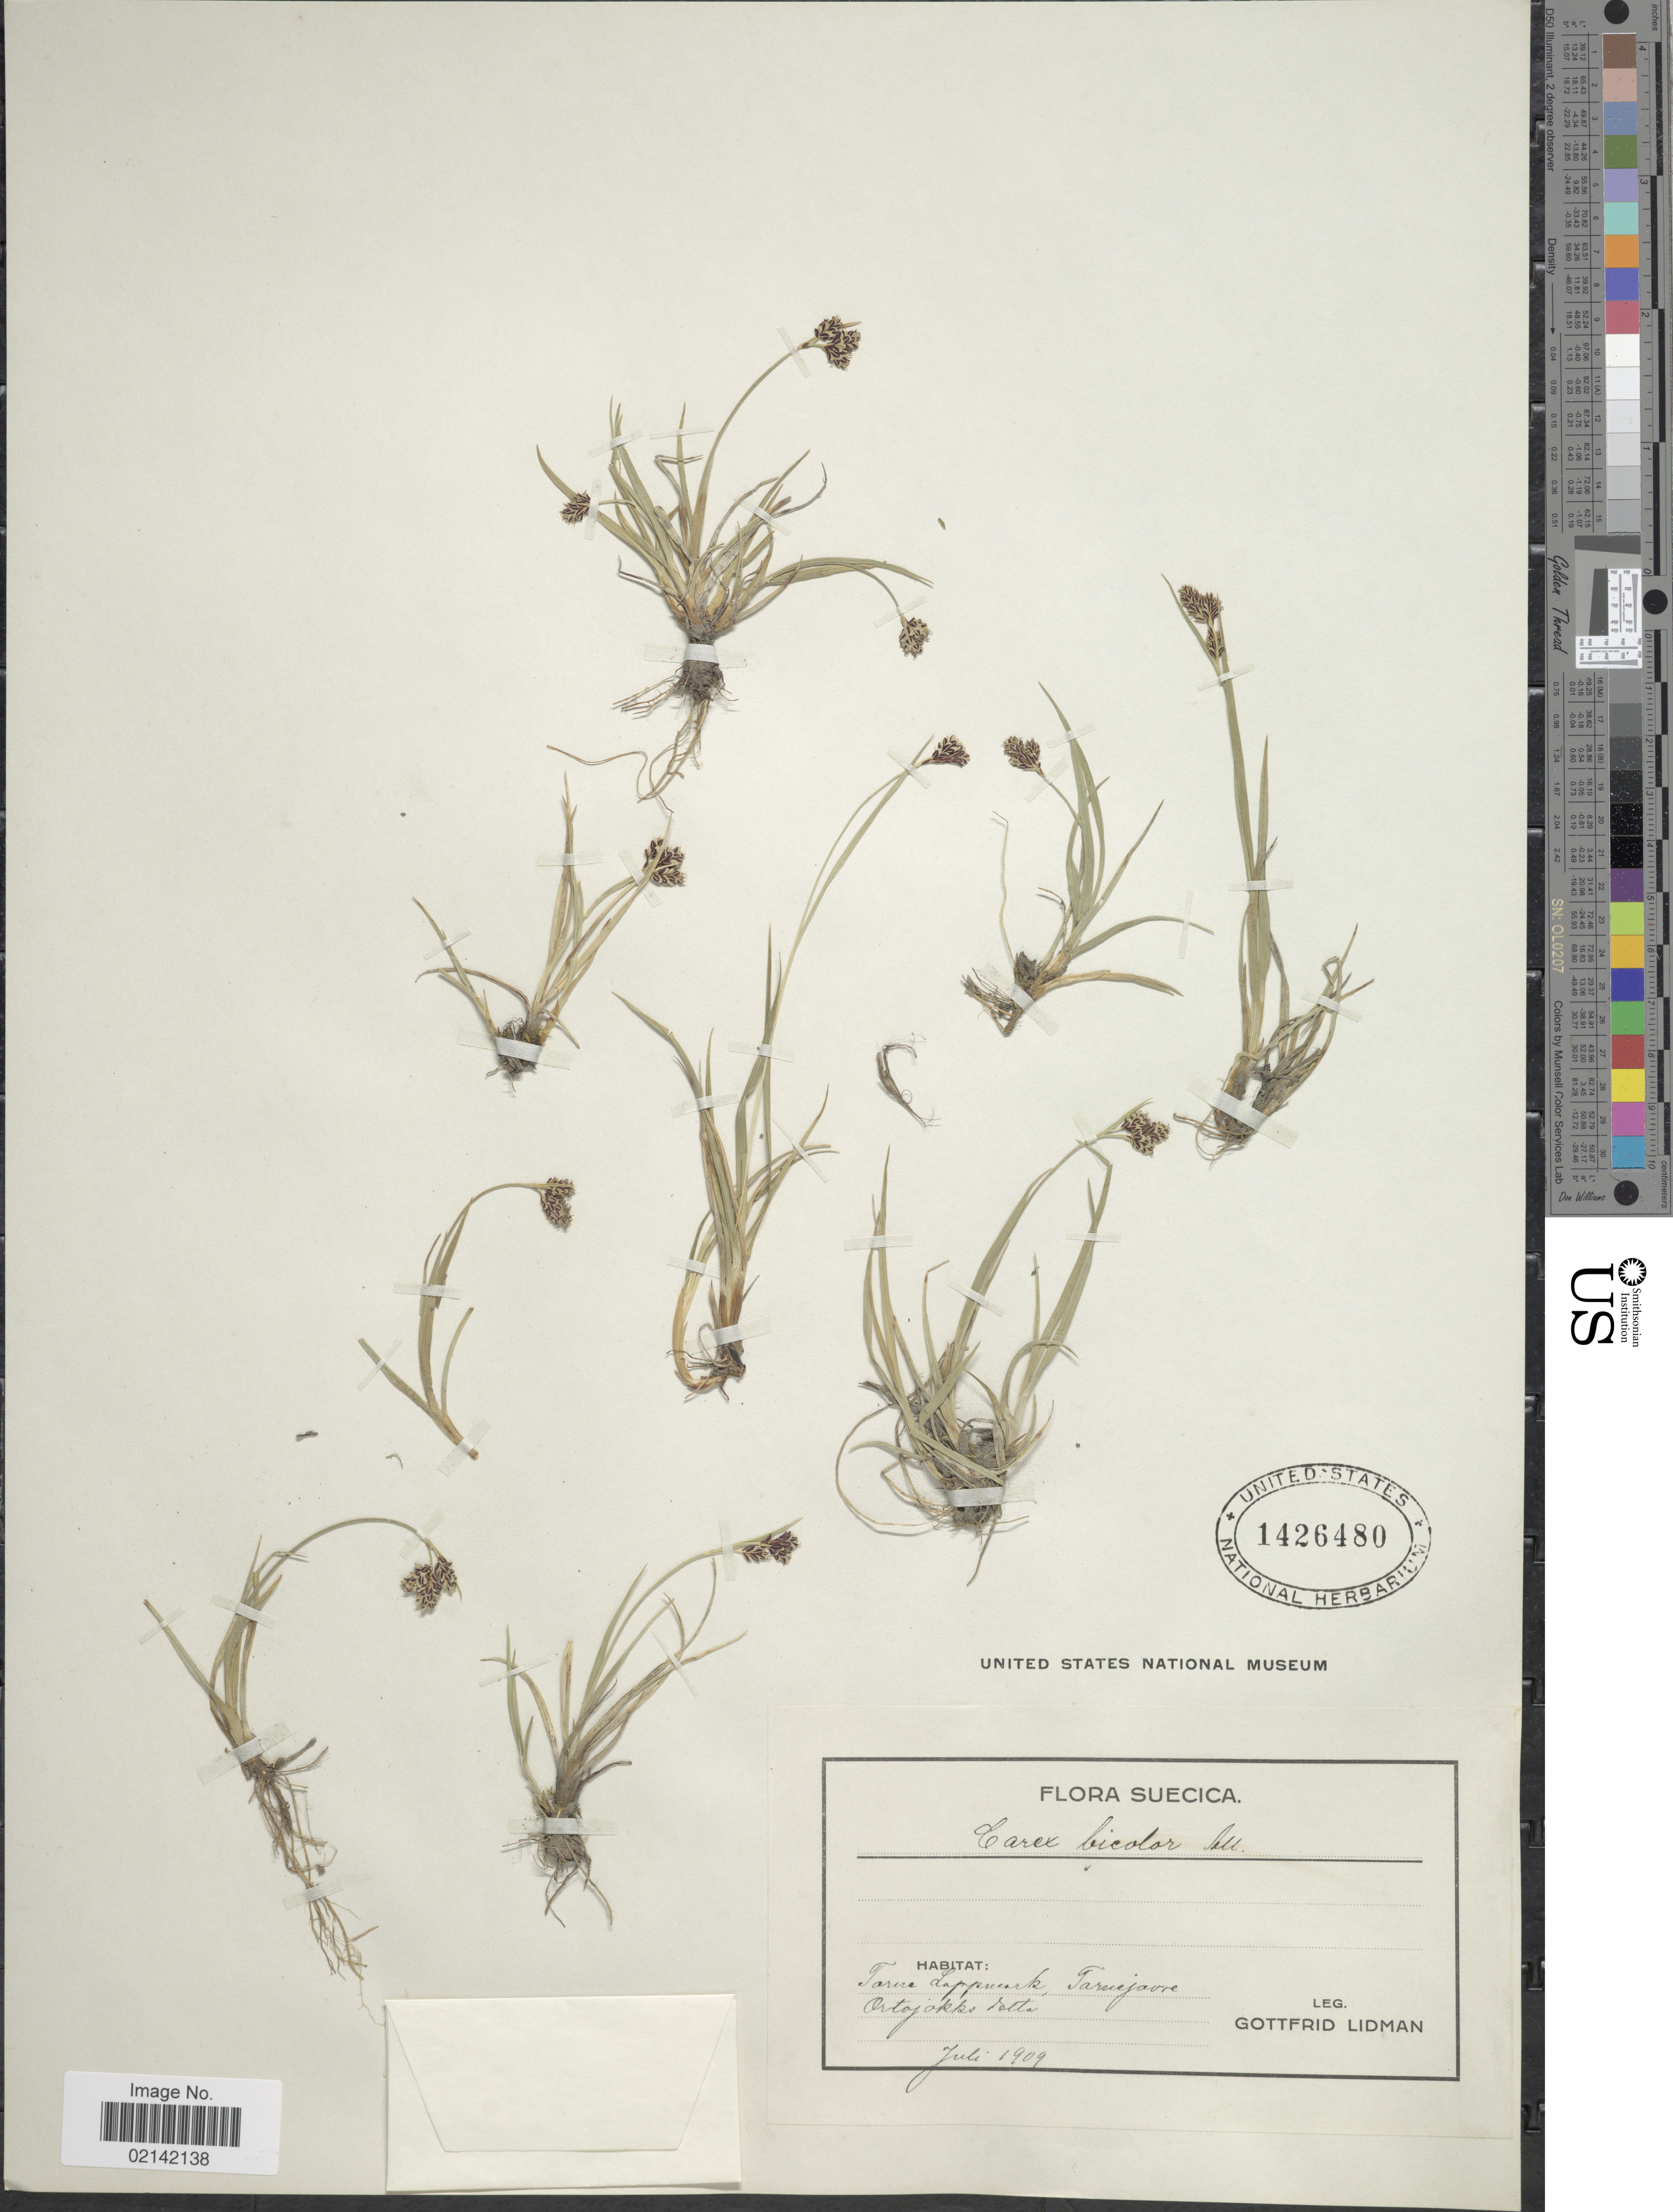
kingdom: Plantae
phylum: Tracheophyta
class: Liliopsida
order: Poales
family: Cyperaceae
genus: Carex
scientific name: Carex bicolor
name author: Bellardi ex All.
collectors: G. Lidman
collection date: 1909-07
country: Sweden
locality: Suecica, Torne Lappmark Tarnsjovre, Ortojokks dalta [interpreted]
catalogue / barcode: US 1426480